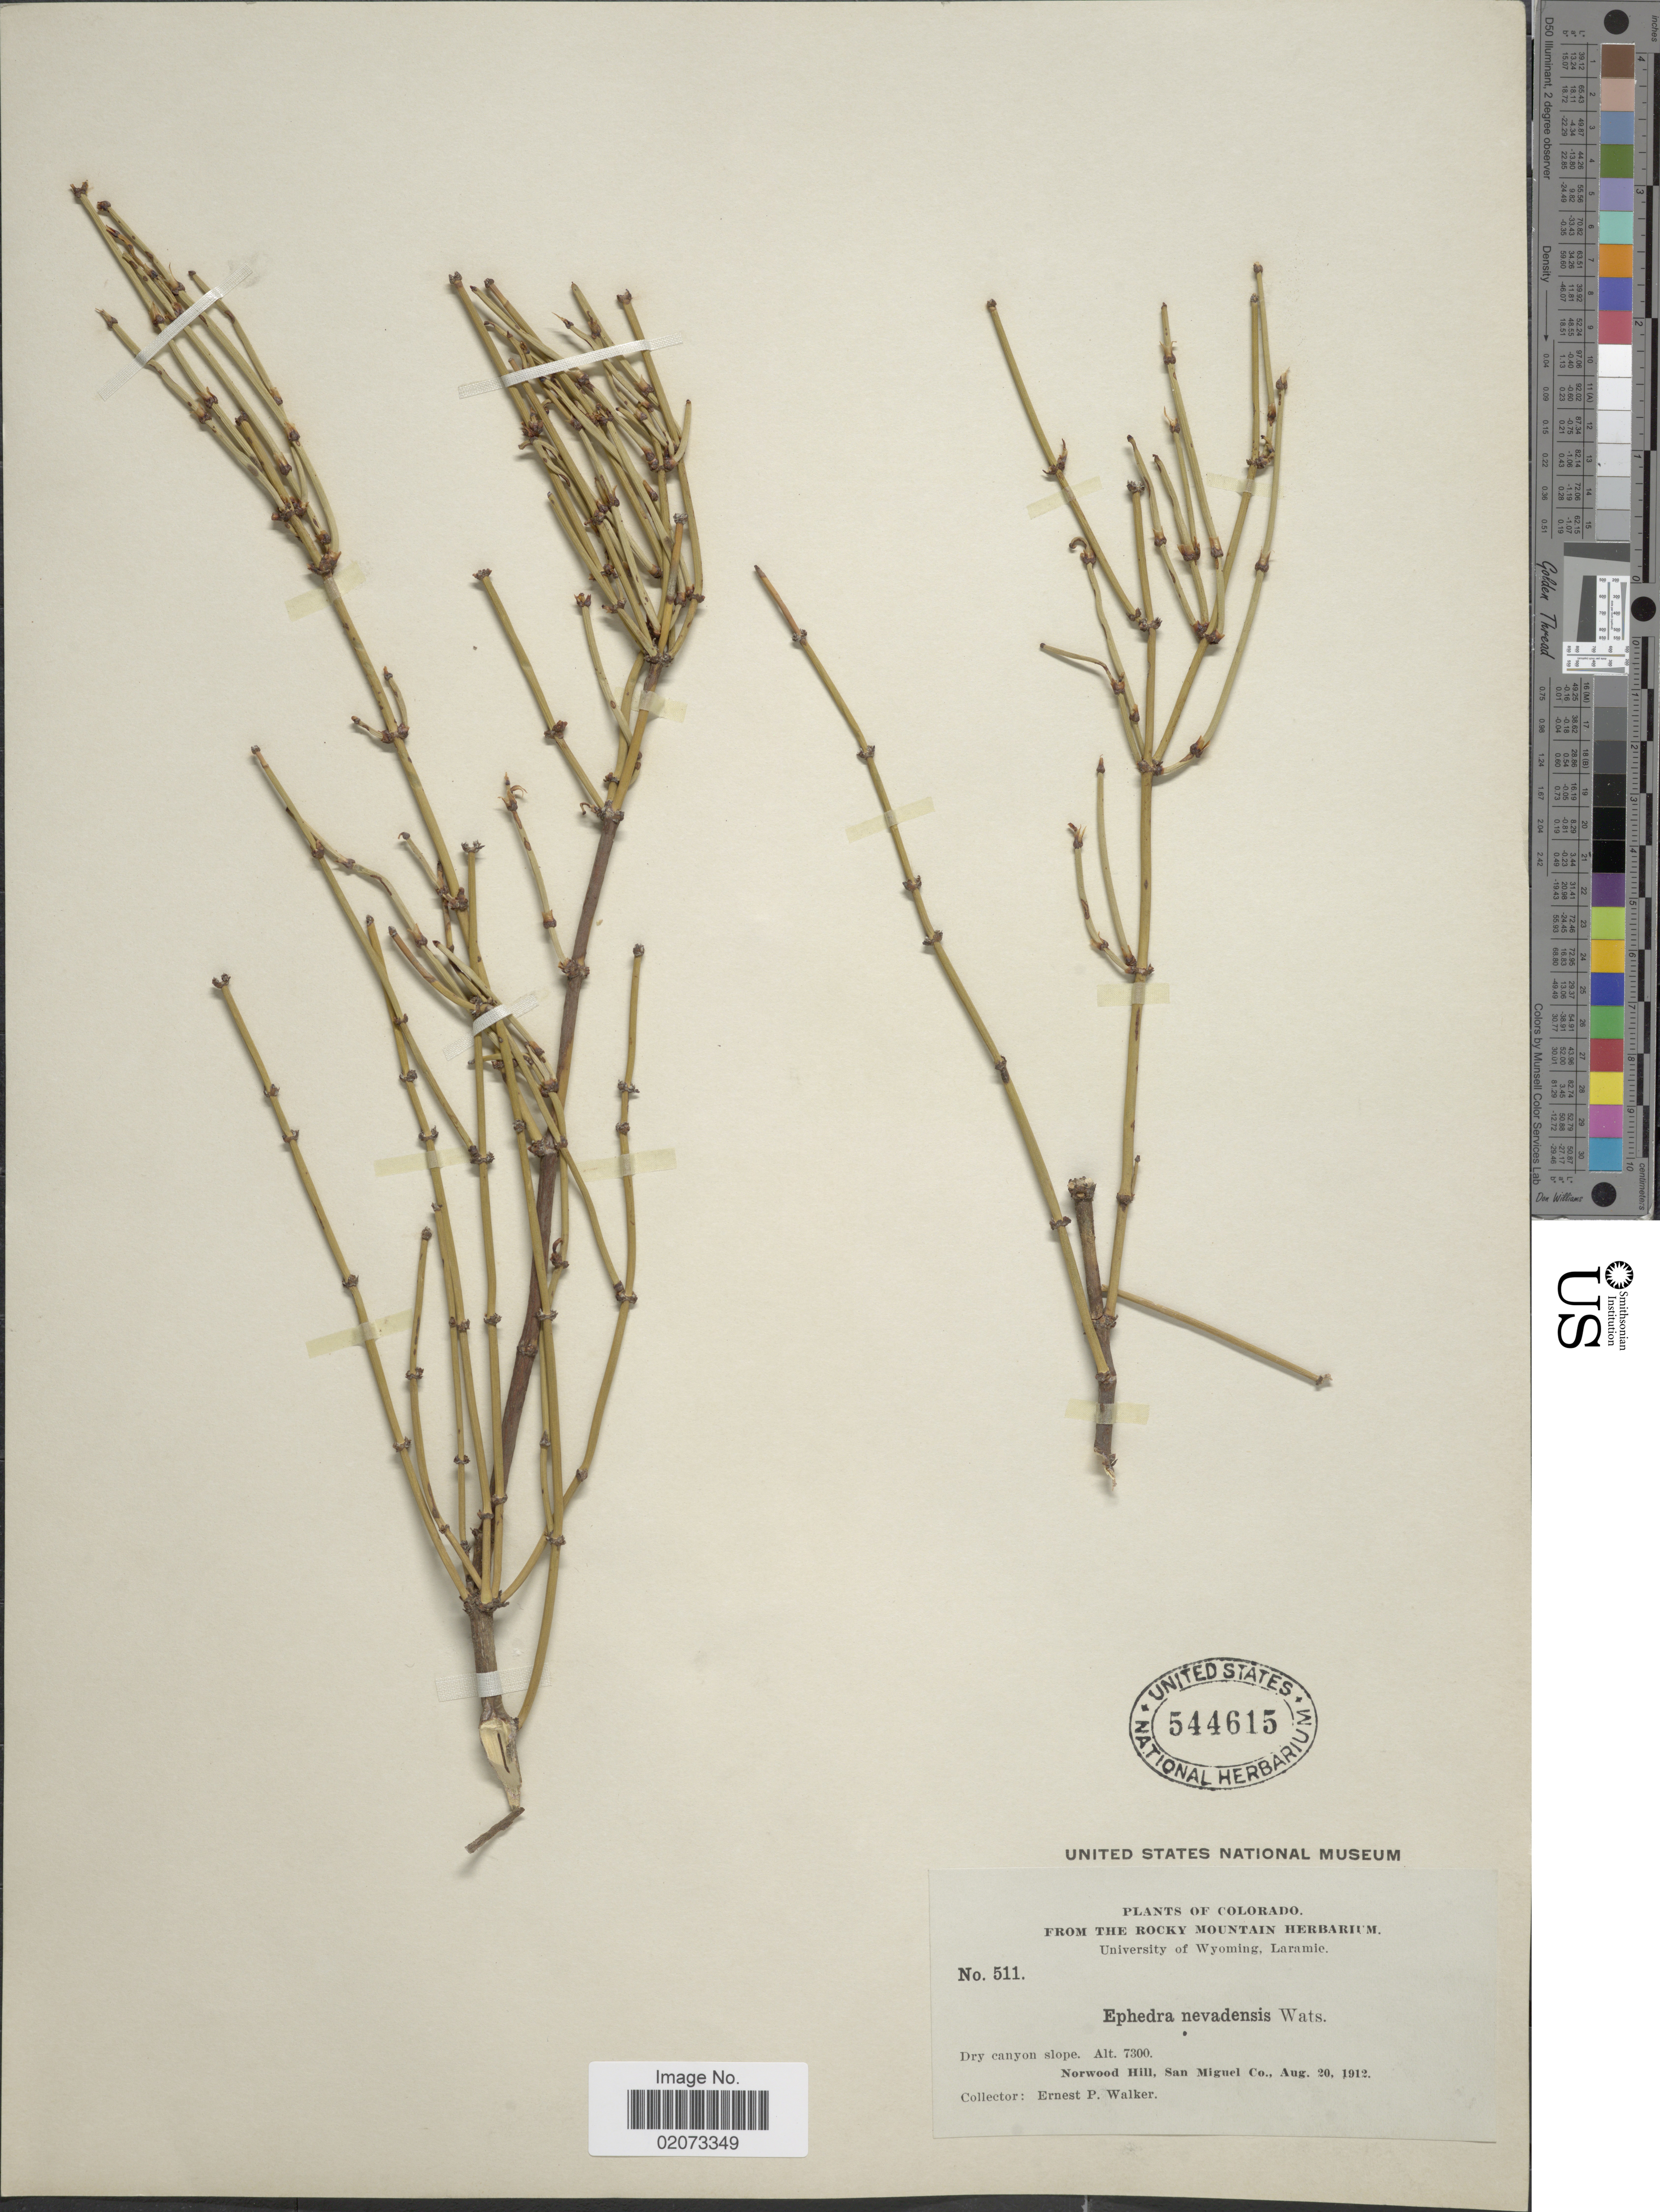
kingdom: Plantae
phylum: Tracheophyta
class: Gnetopsida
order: Ephedrales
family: Ephedraceae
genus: Ephedra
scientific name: Ephedra nevadensis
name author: S. Watson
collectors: E. P. Walker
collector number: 511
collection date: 1912-05-20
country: United States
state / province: Colorado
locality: Dry canyon slope. Norwood Hill, San Miguel Co.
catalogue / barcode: US 544615